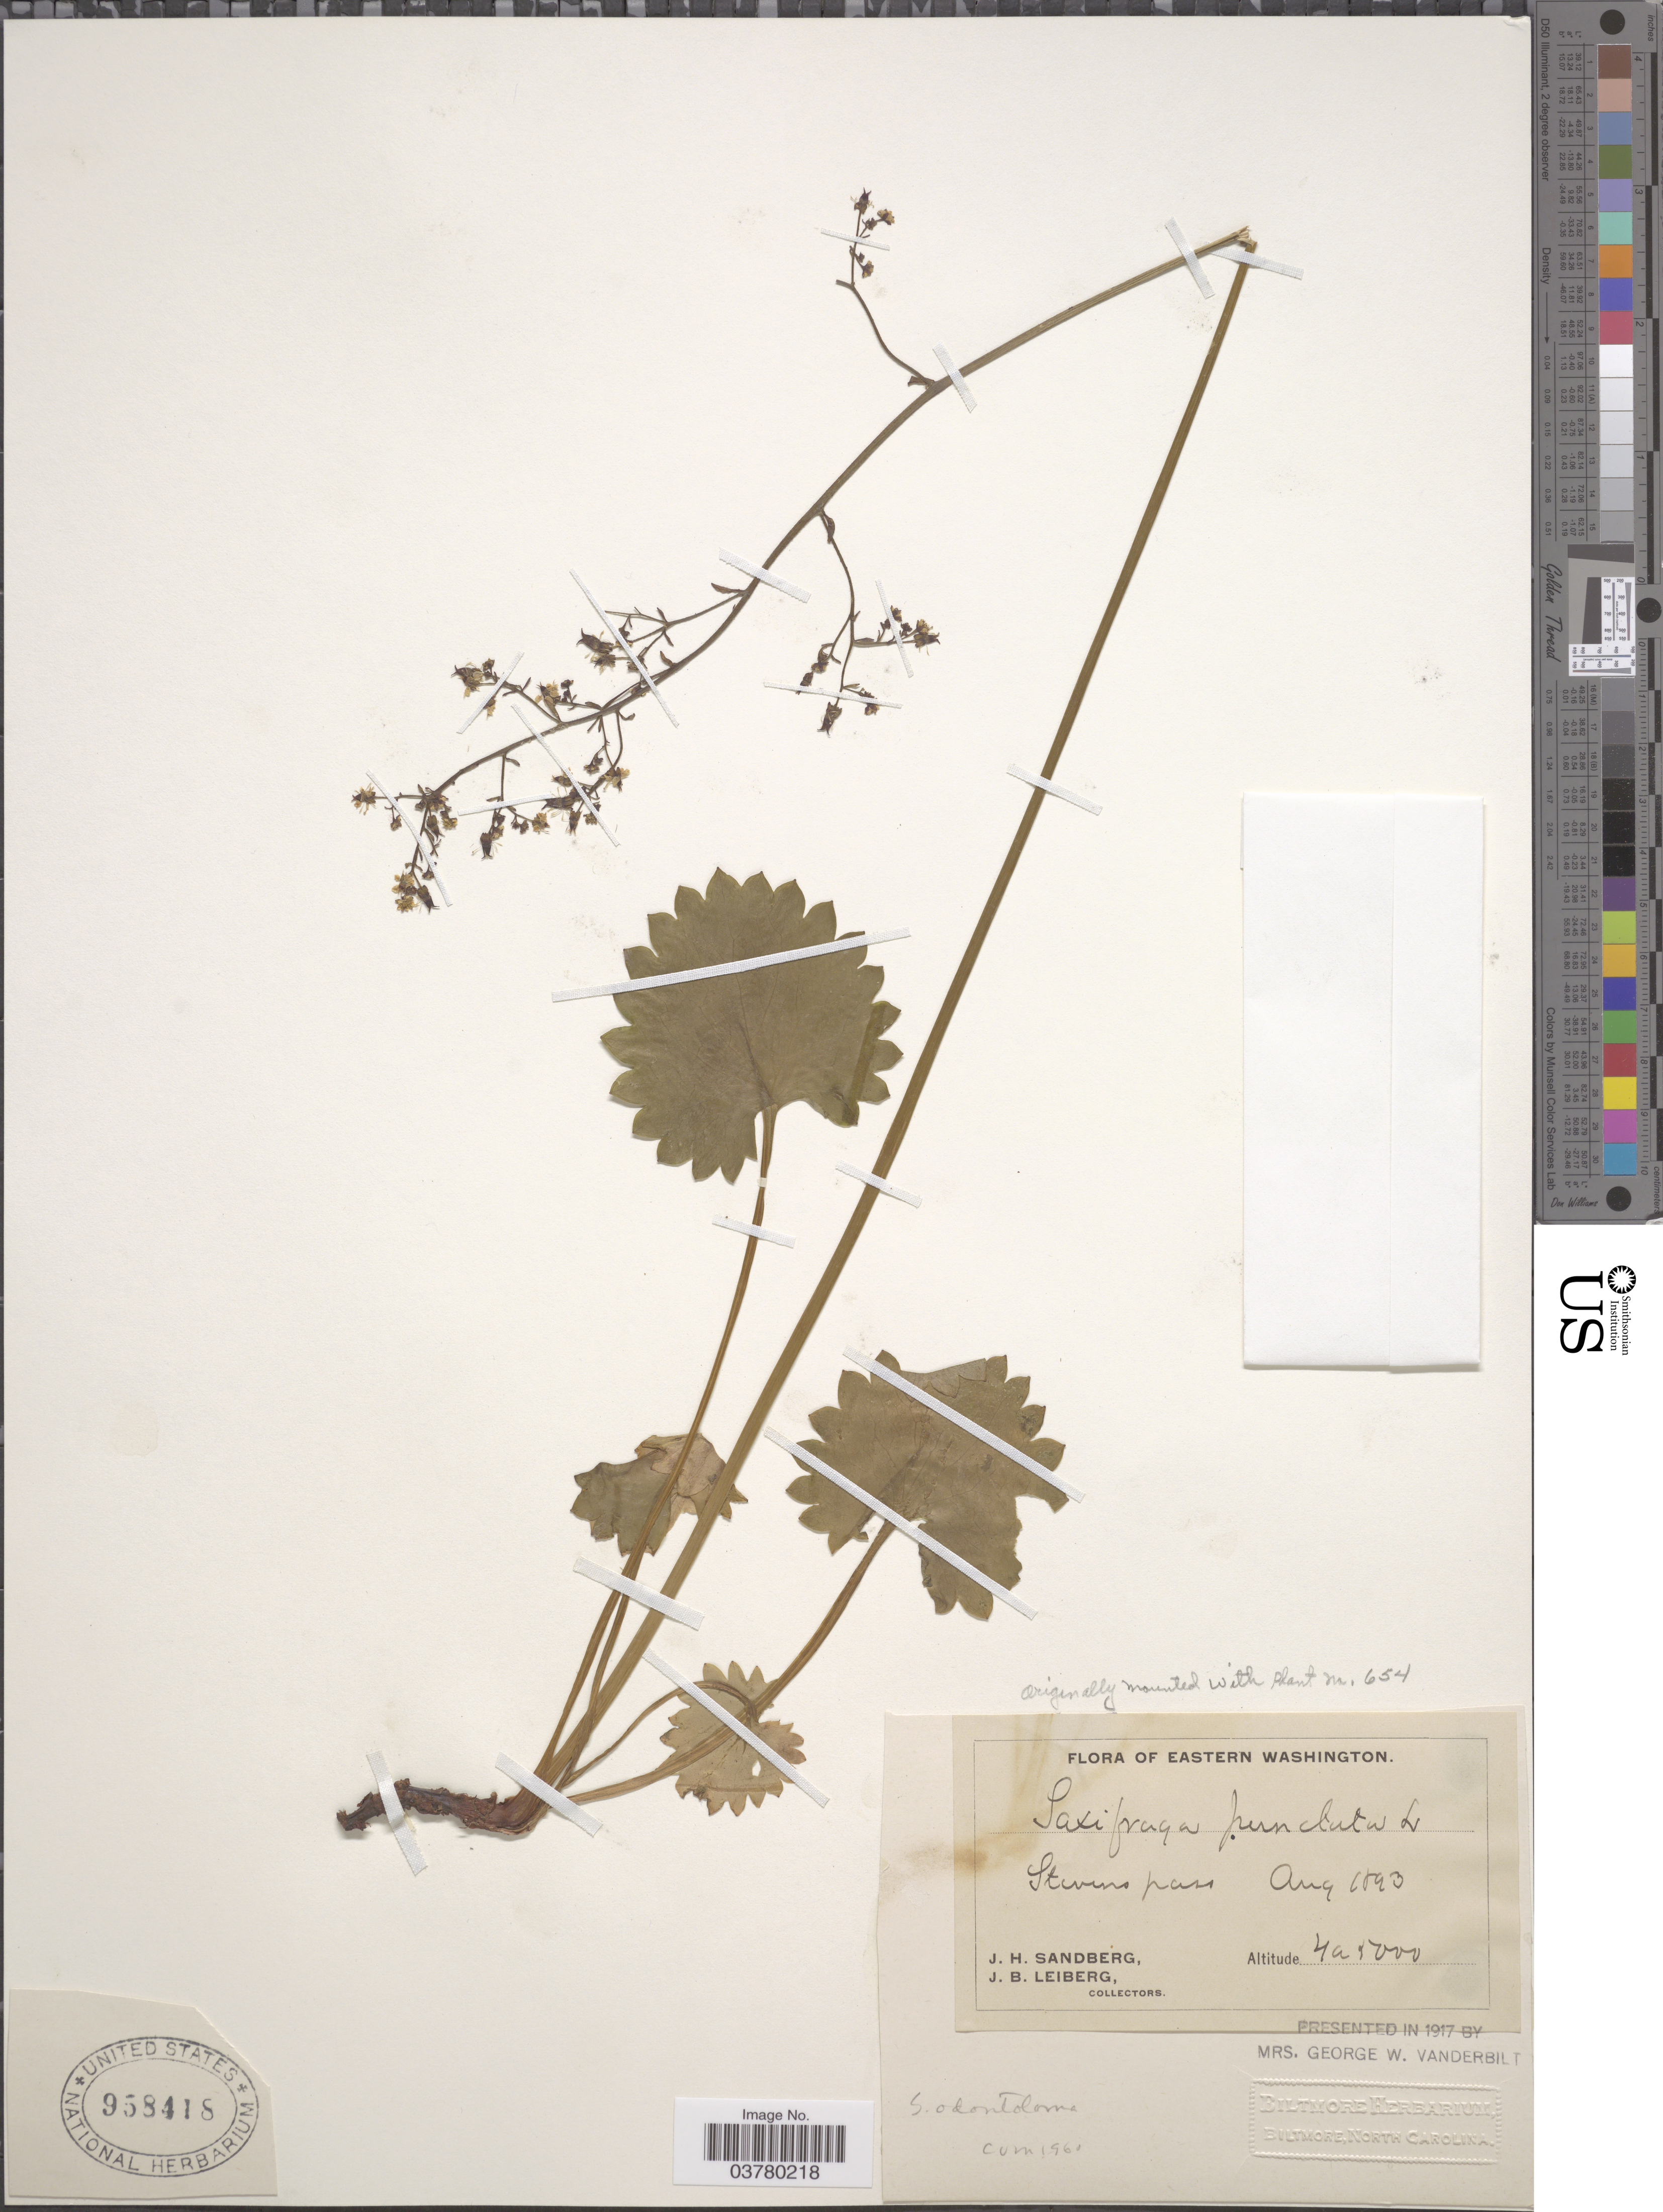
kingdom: Plantae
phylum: Tracheophyta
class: Magnoliopsida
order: Saxifragales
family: Saxifragaceae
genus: Micranthes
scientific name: Micranthes odontoloma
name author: (Piper) A. Heller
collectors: J. H. Sandberg & J. B. Leiberg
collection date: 1893-08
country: United States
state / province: Washington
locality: Eastern Washington. Stevens pass.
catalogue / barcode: US 958418